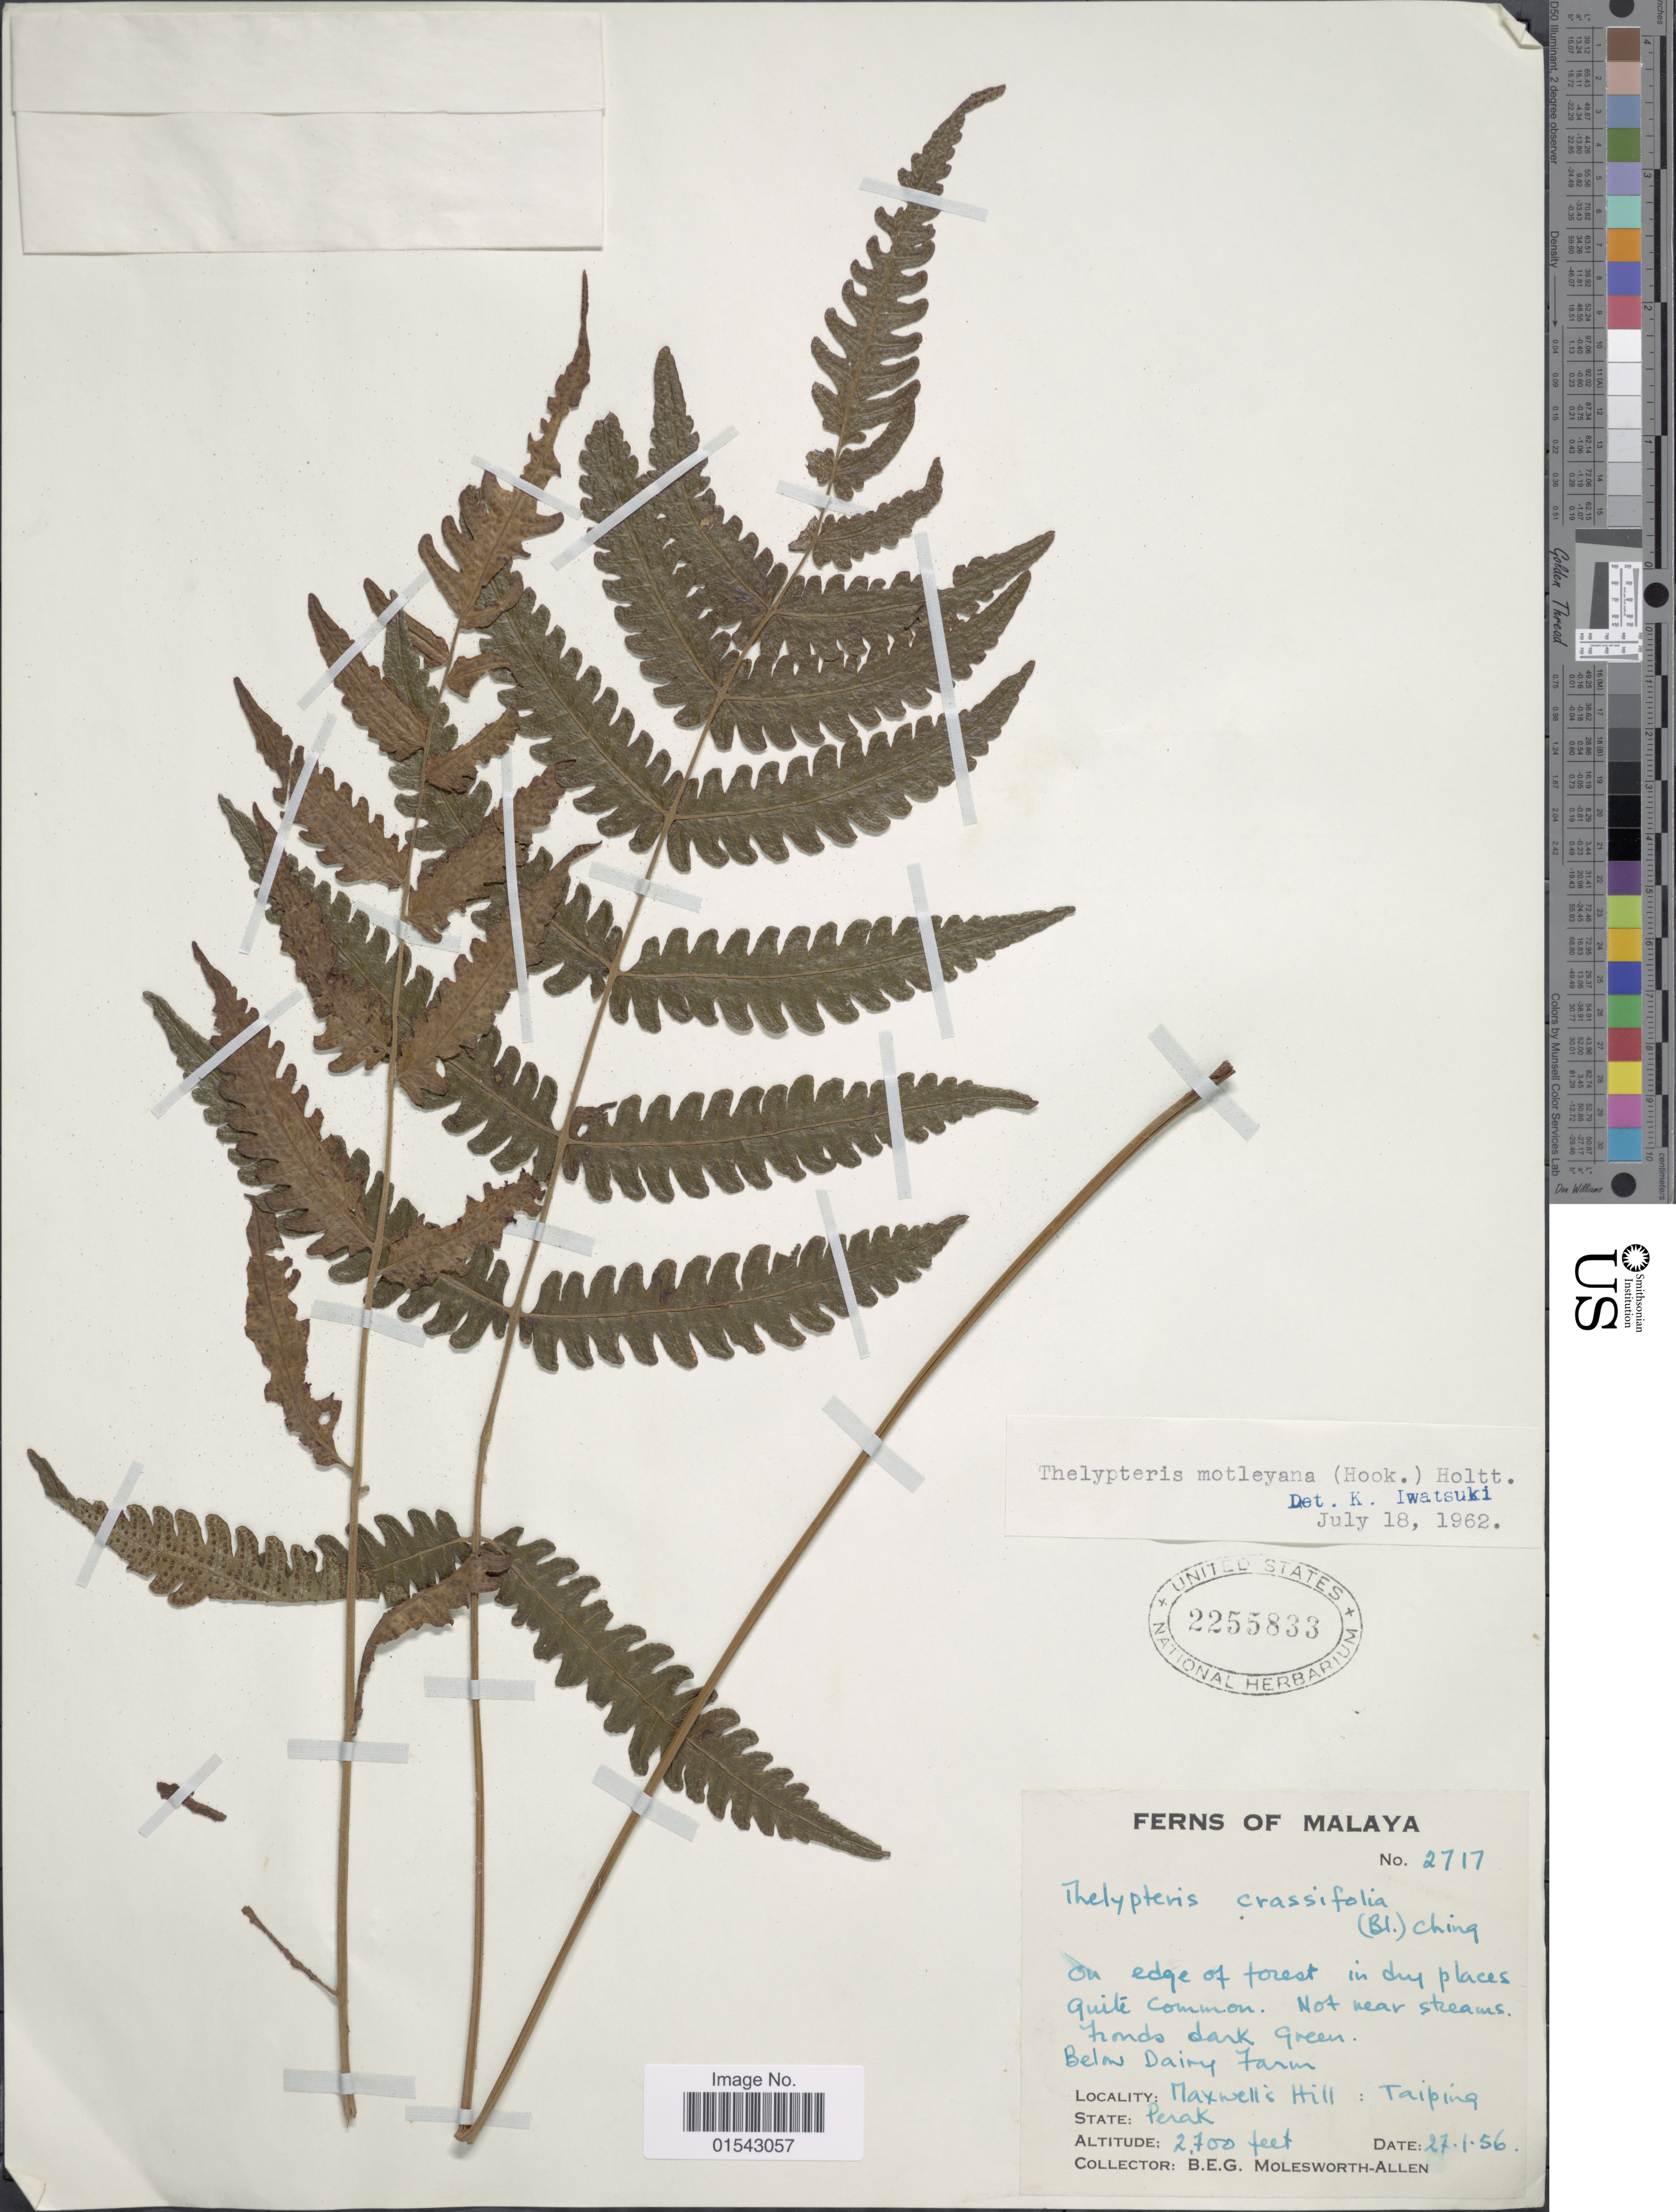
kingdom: Plantae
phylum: Tracheophyta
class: Polypodiopsida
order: Polypodiales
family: Thelypteridaceae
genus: Mesophlebion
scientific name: Mesophlebion motleyanum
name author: (Hook. ex Hook.) Holttum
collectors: B. E. G. Molesworth-Allen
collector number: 2717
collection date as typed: Transcribed d/m/y: 27/1/56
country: Malaysia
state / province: Perak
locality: Malaya, Maxwell's Hill: Taiping, Perak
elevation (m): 823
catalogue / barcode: US 2255833